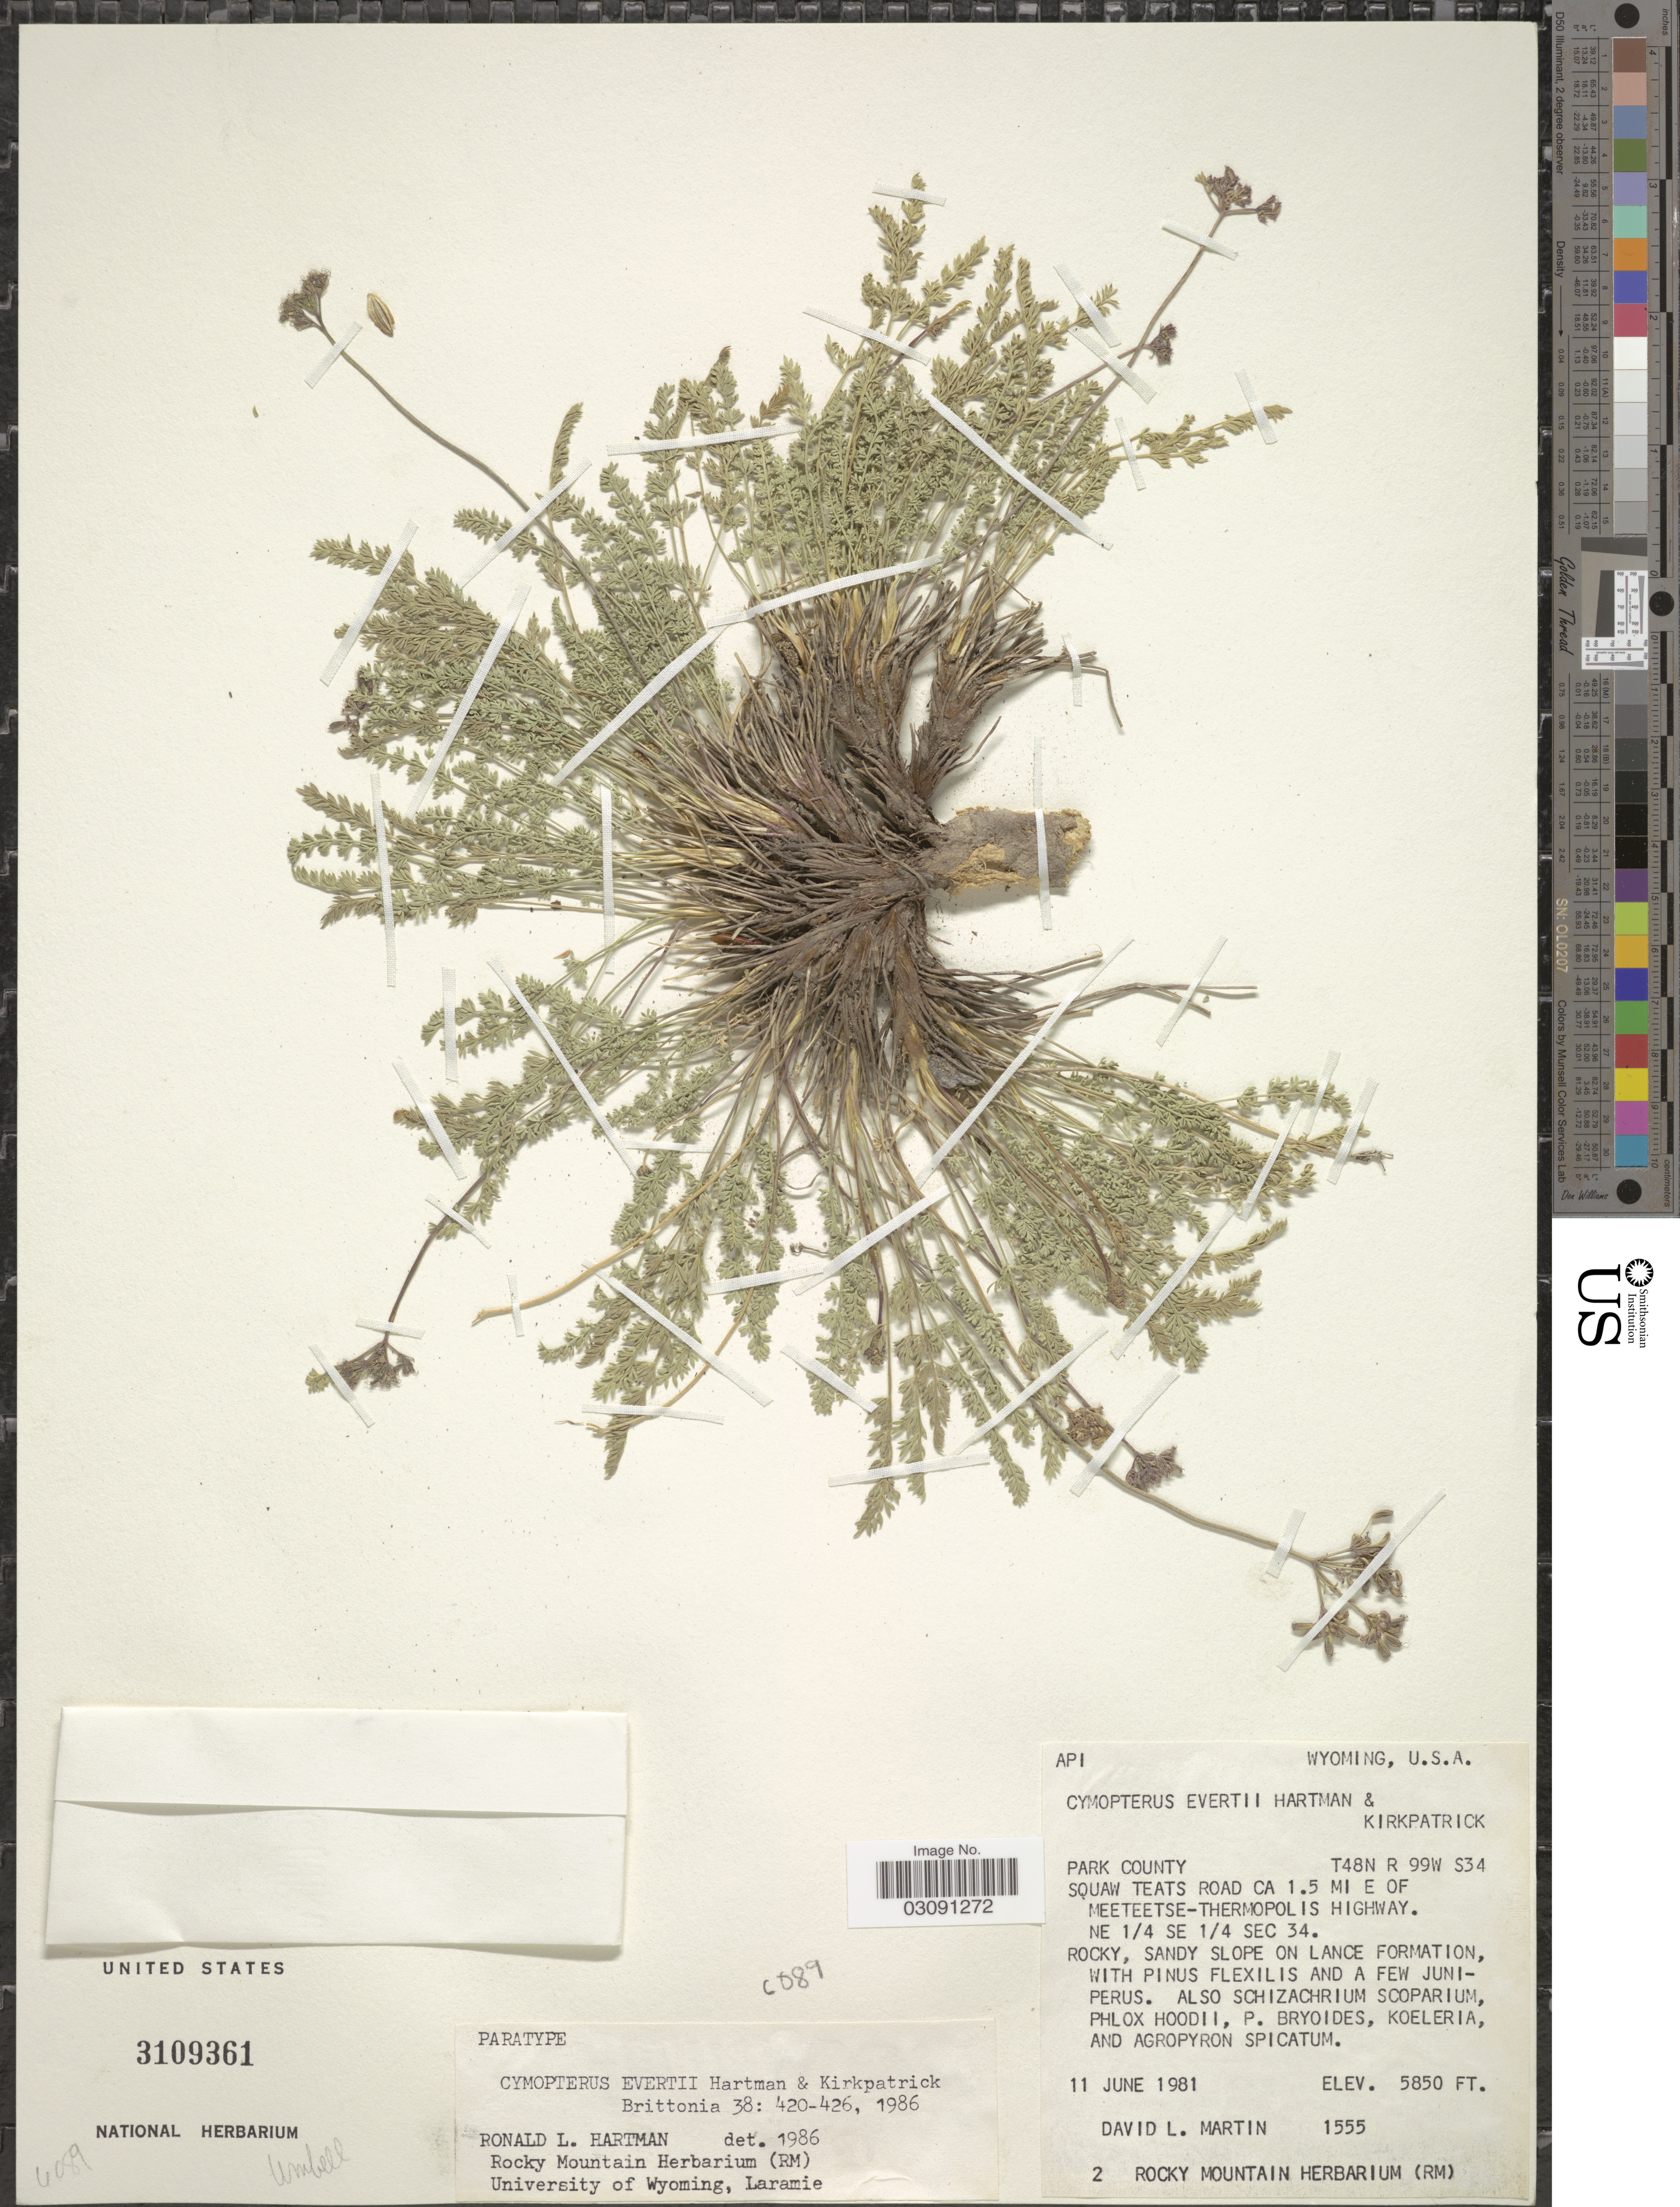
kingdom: Plantae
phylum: Tracheophyta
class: Magnoliopsida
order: Apiales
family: Apiaceae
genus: Cymopterus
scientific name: Cymopterus evertii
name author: R.L. Hartm. & Kirkpatrick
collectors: D. Martin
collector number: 1555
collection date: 1981-06-11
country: United States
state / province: Wyoming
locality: Park County. T48N R 99W S34. Squaw Teats Road ca. 1.5 mi E of Meeteetse-Thermopolis Highway. NE 1/4 SE 1/4 SEC 34.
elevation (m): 1783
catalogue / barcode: US 3109361